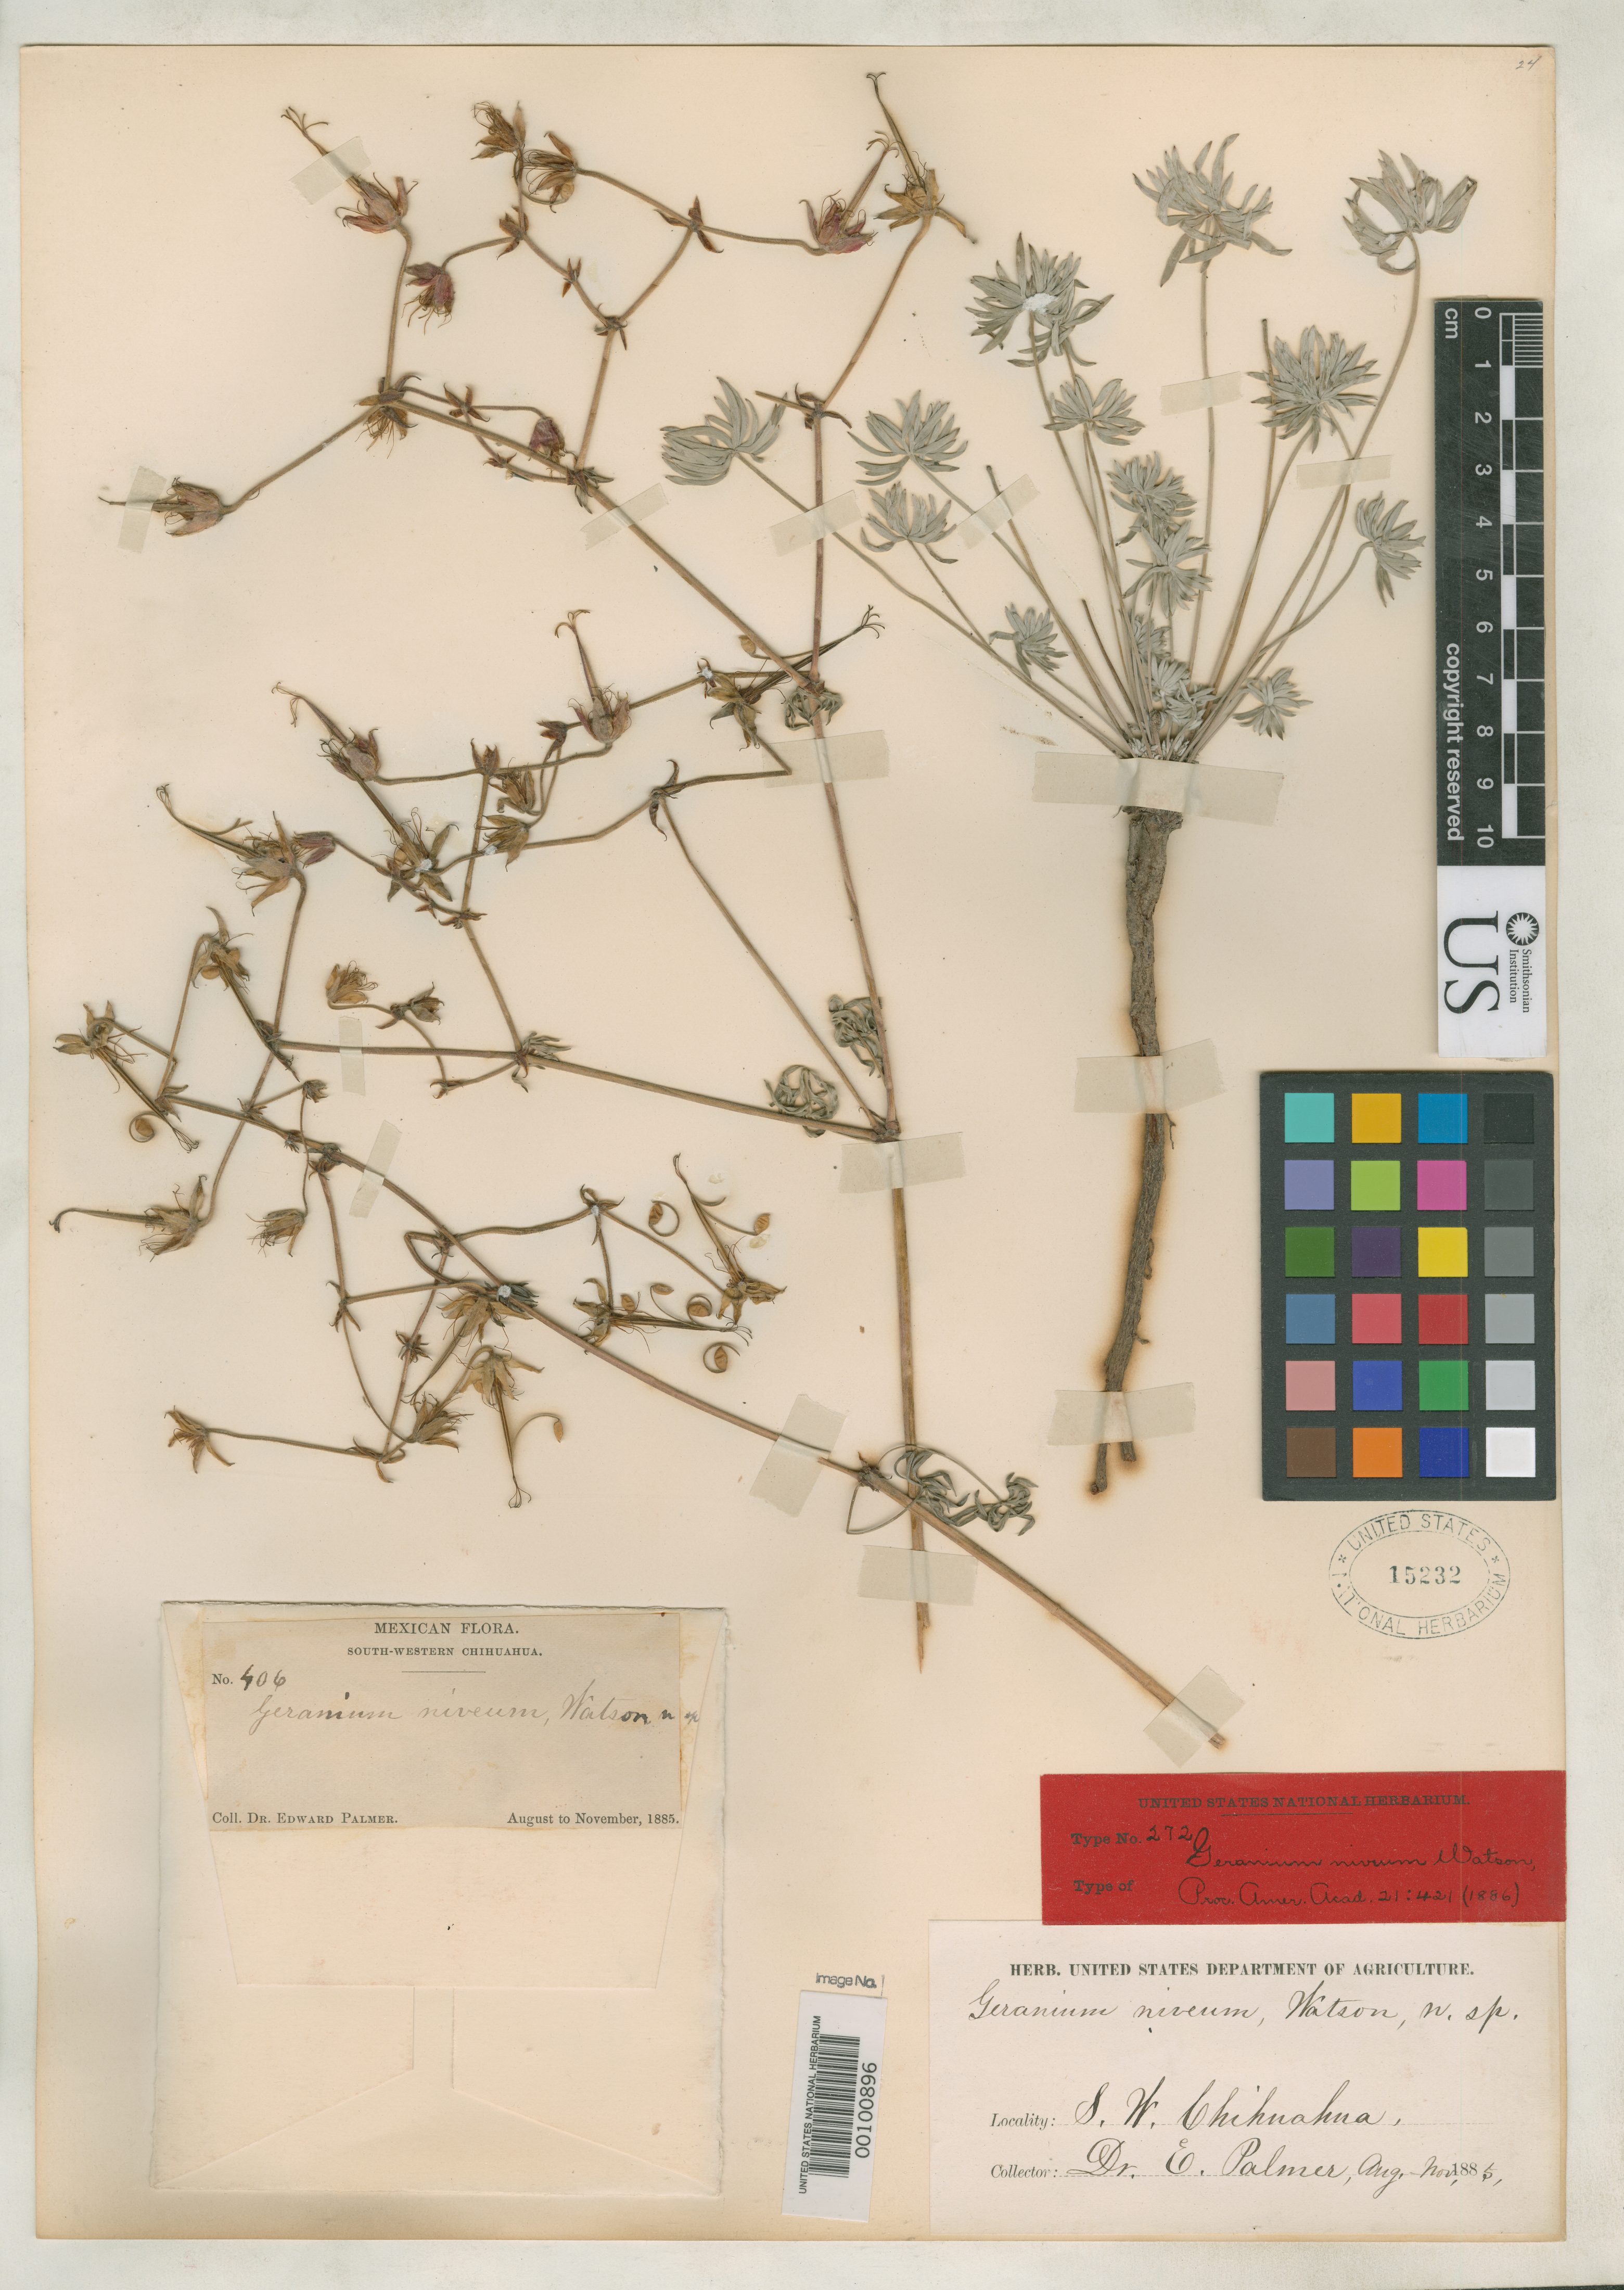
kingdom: Plantae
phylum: Tracheophyta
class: Magnoliopsida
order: Geraniales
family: Geraniaceae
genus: Geranium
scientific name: Geranium niveum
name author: S. Watson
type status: Type Collection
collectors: E. Palmer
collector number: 406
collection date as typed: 1885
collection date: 1885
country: Mexico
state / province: Chihuahua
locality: Norogachi.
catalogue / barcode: US 15232